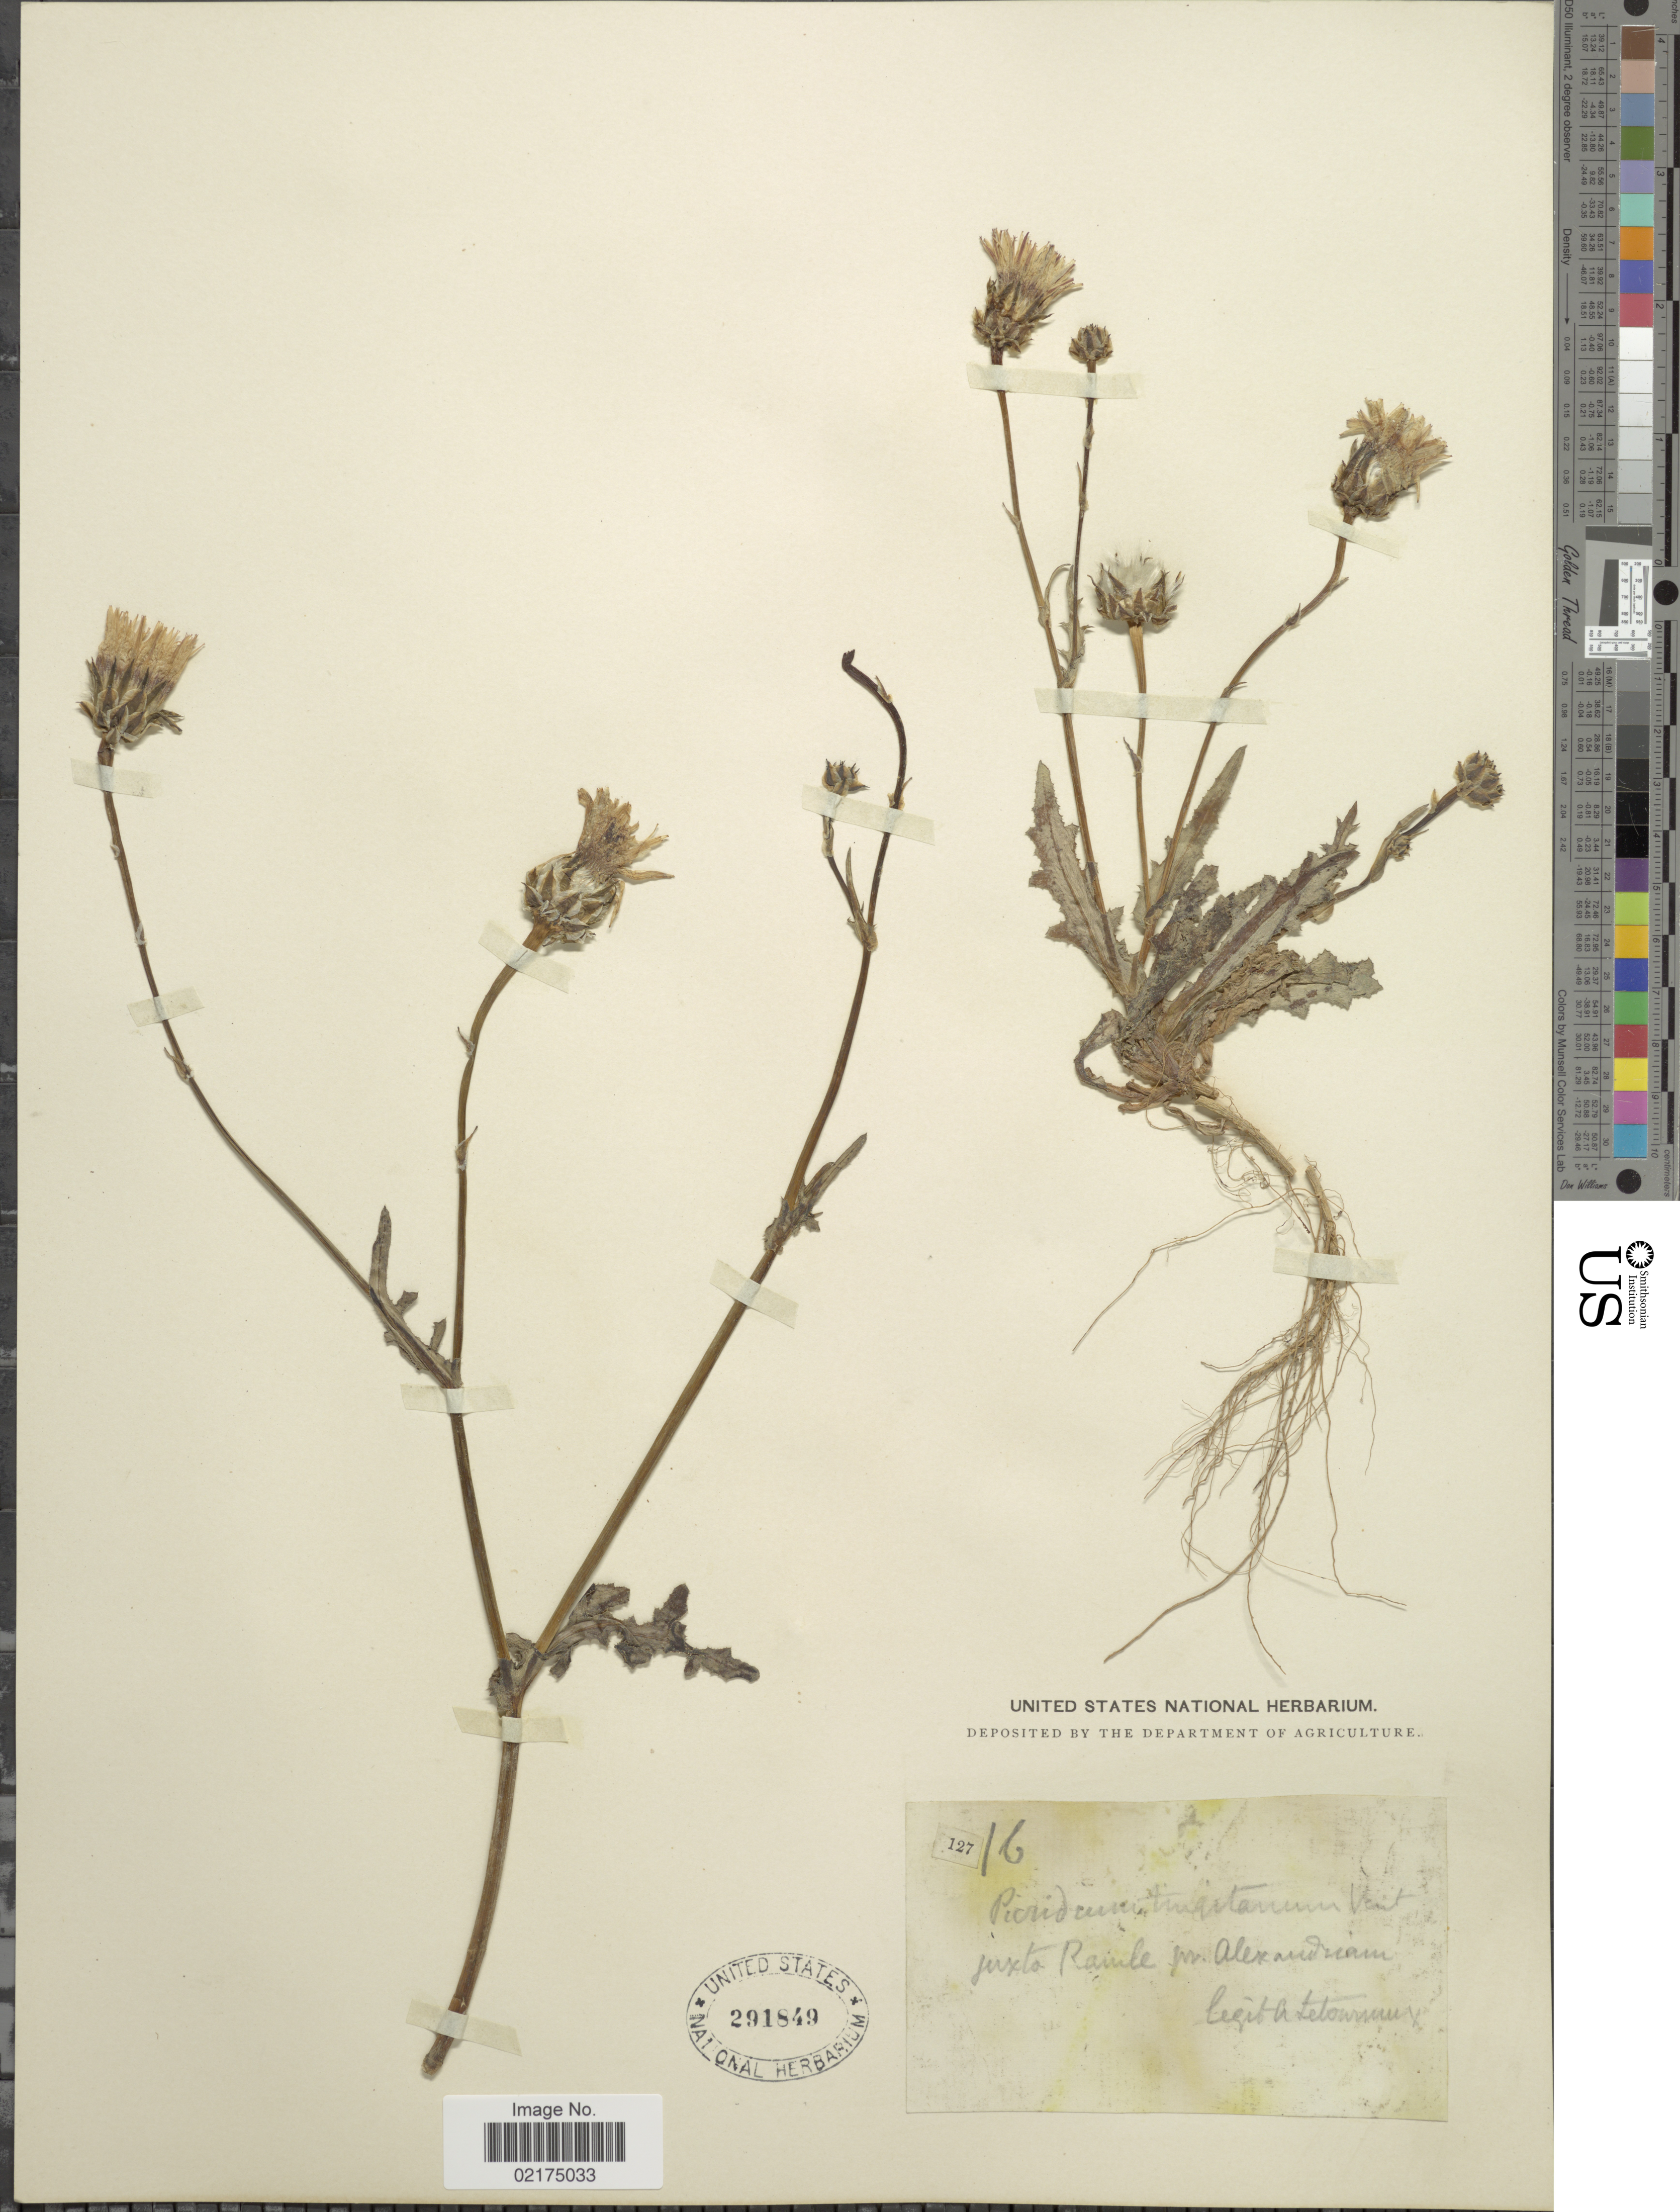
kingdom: Plantae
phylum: Tracheophyta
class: Magnoliopsida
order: Asterales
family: Asteraceae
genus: Reichardia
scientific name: Reichardia tingitana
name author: (L.) Roth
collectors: A. Letourneux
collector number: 127b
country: Egypt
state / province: Al Iskandariyah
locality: Juxto Ramle pr. Alexandriam.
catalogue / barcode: US 291849